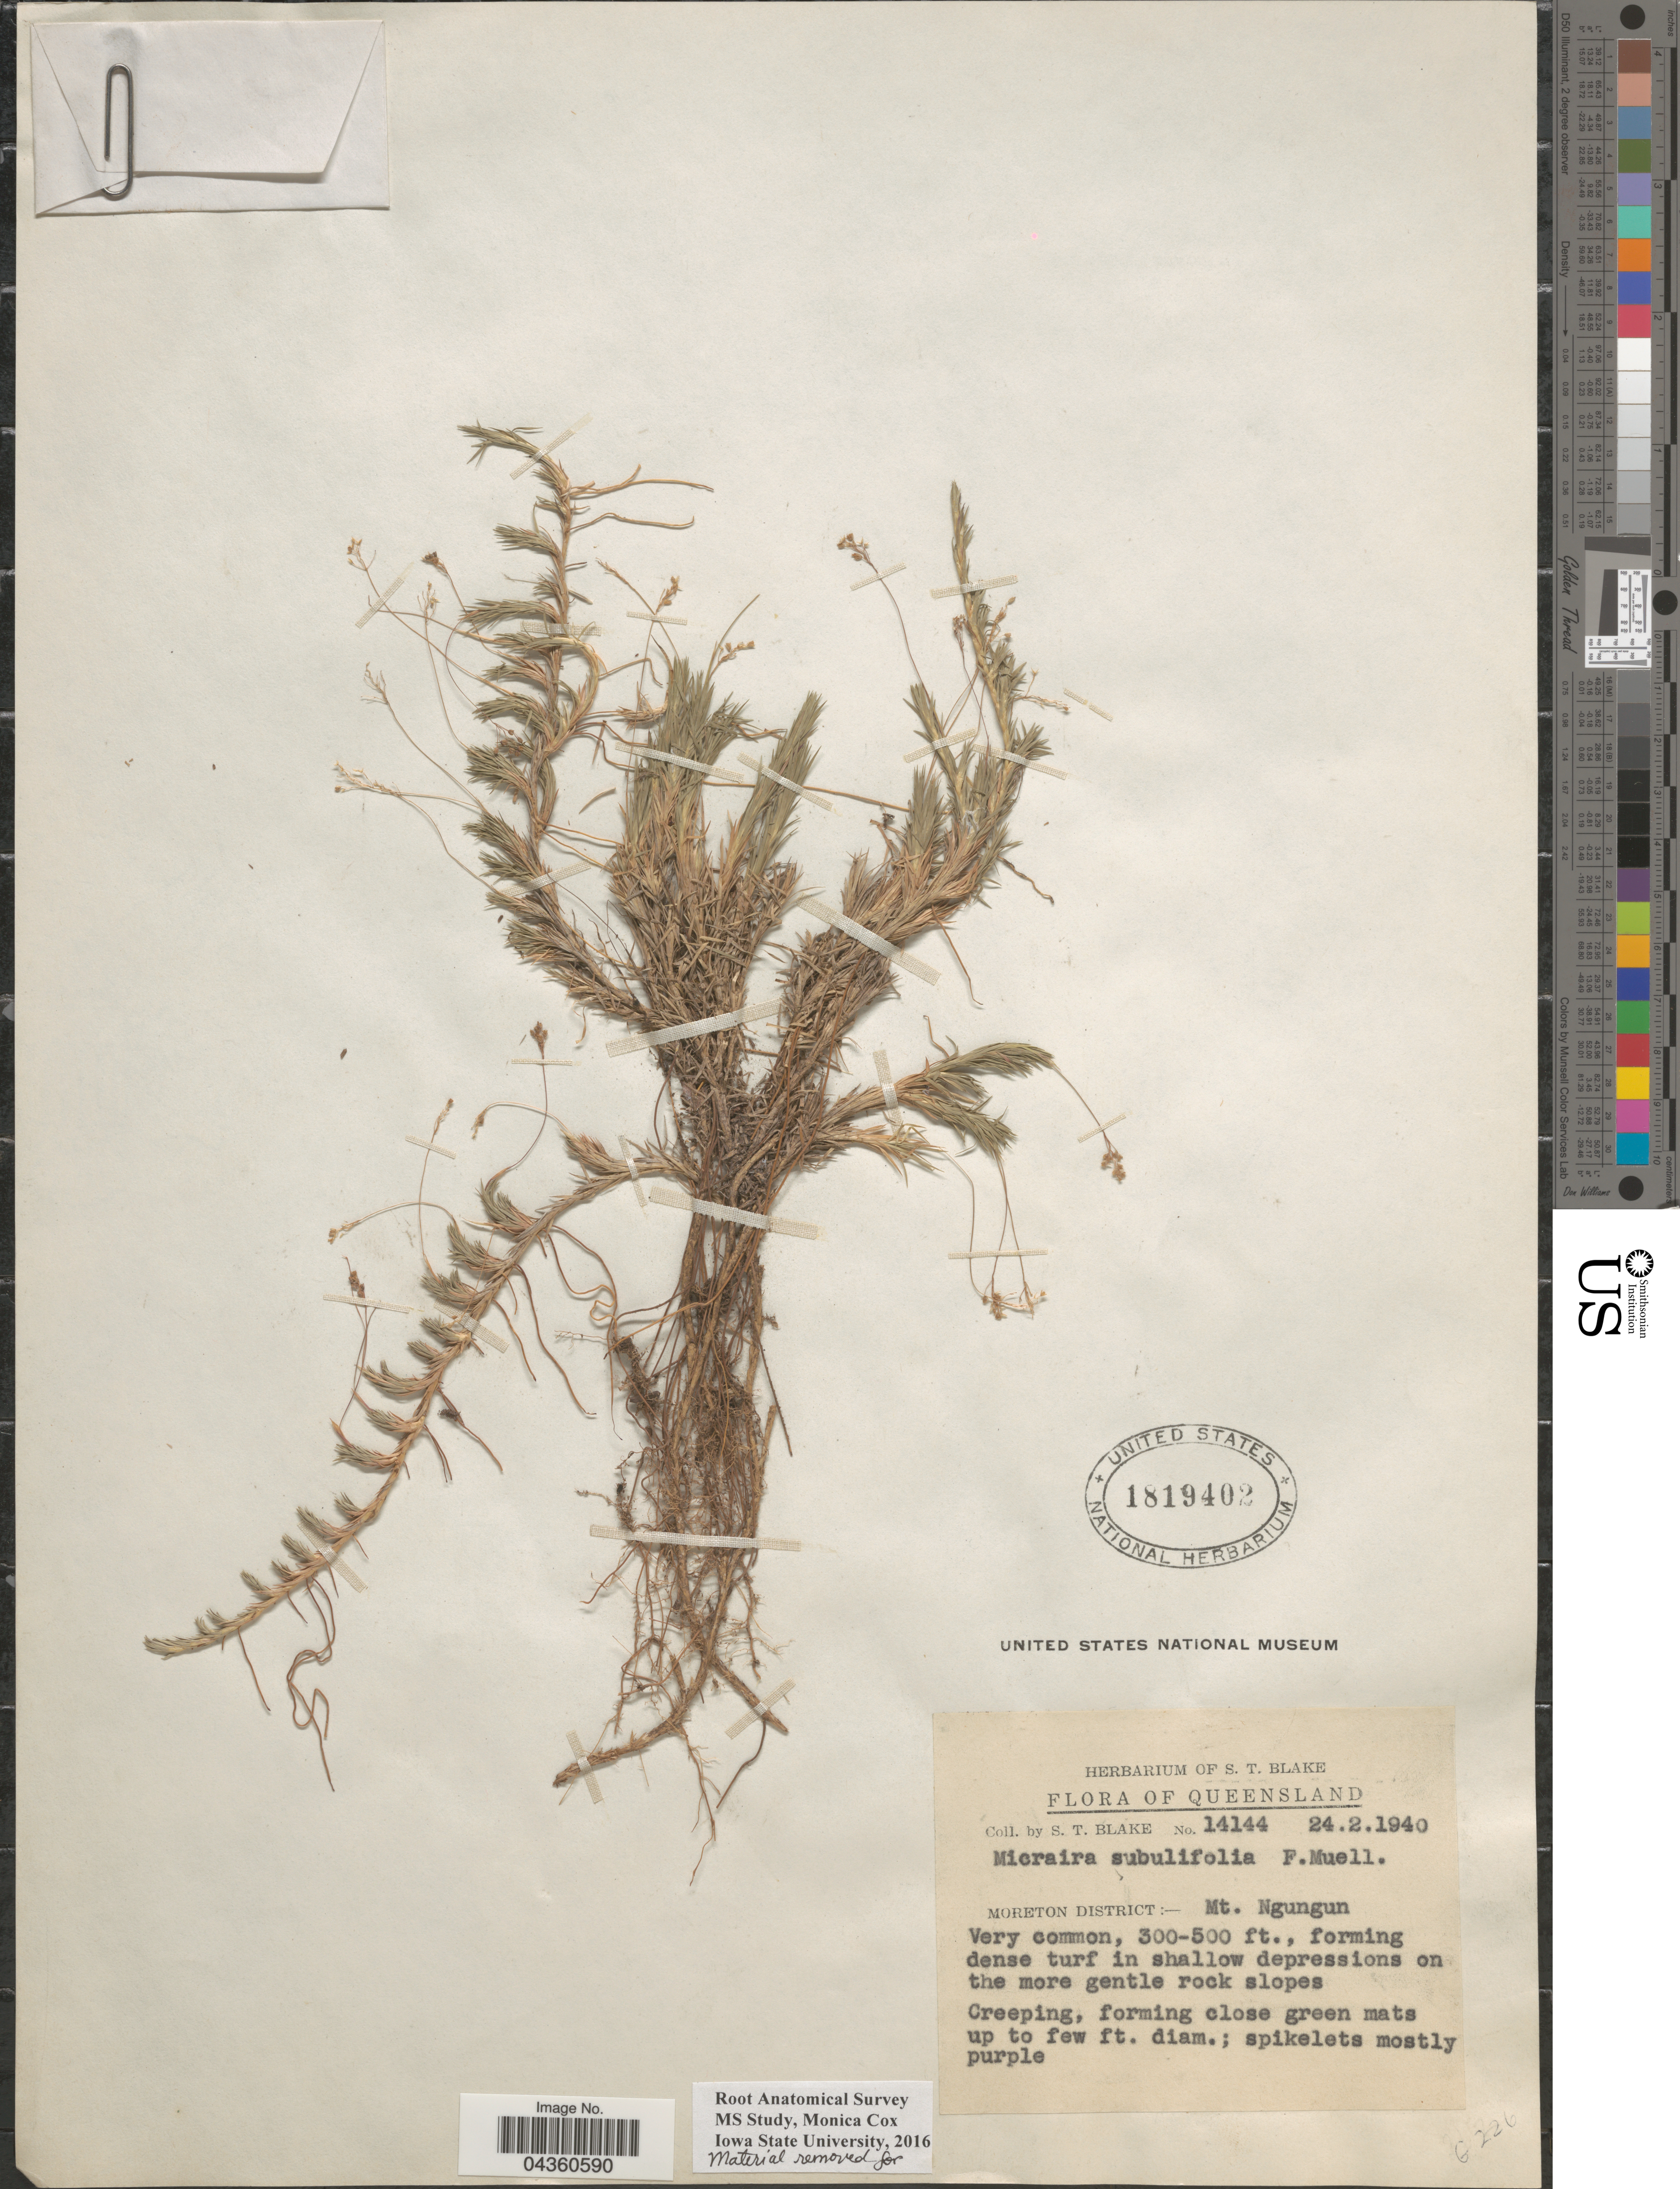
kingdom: Plantae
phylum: Tracheophyta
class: Liliopsida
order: Poales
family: Poaceae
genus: Micraira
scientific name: Micraira subulifolia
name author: F. Muell.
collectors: S. T. Blake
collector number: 14144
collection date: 1940-02-24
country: Australia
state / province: Queensland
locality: Moreton District: Mt. Ngungun.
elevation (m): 91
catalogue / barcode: US 1819402